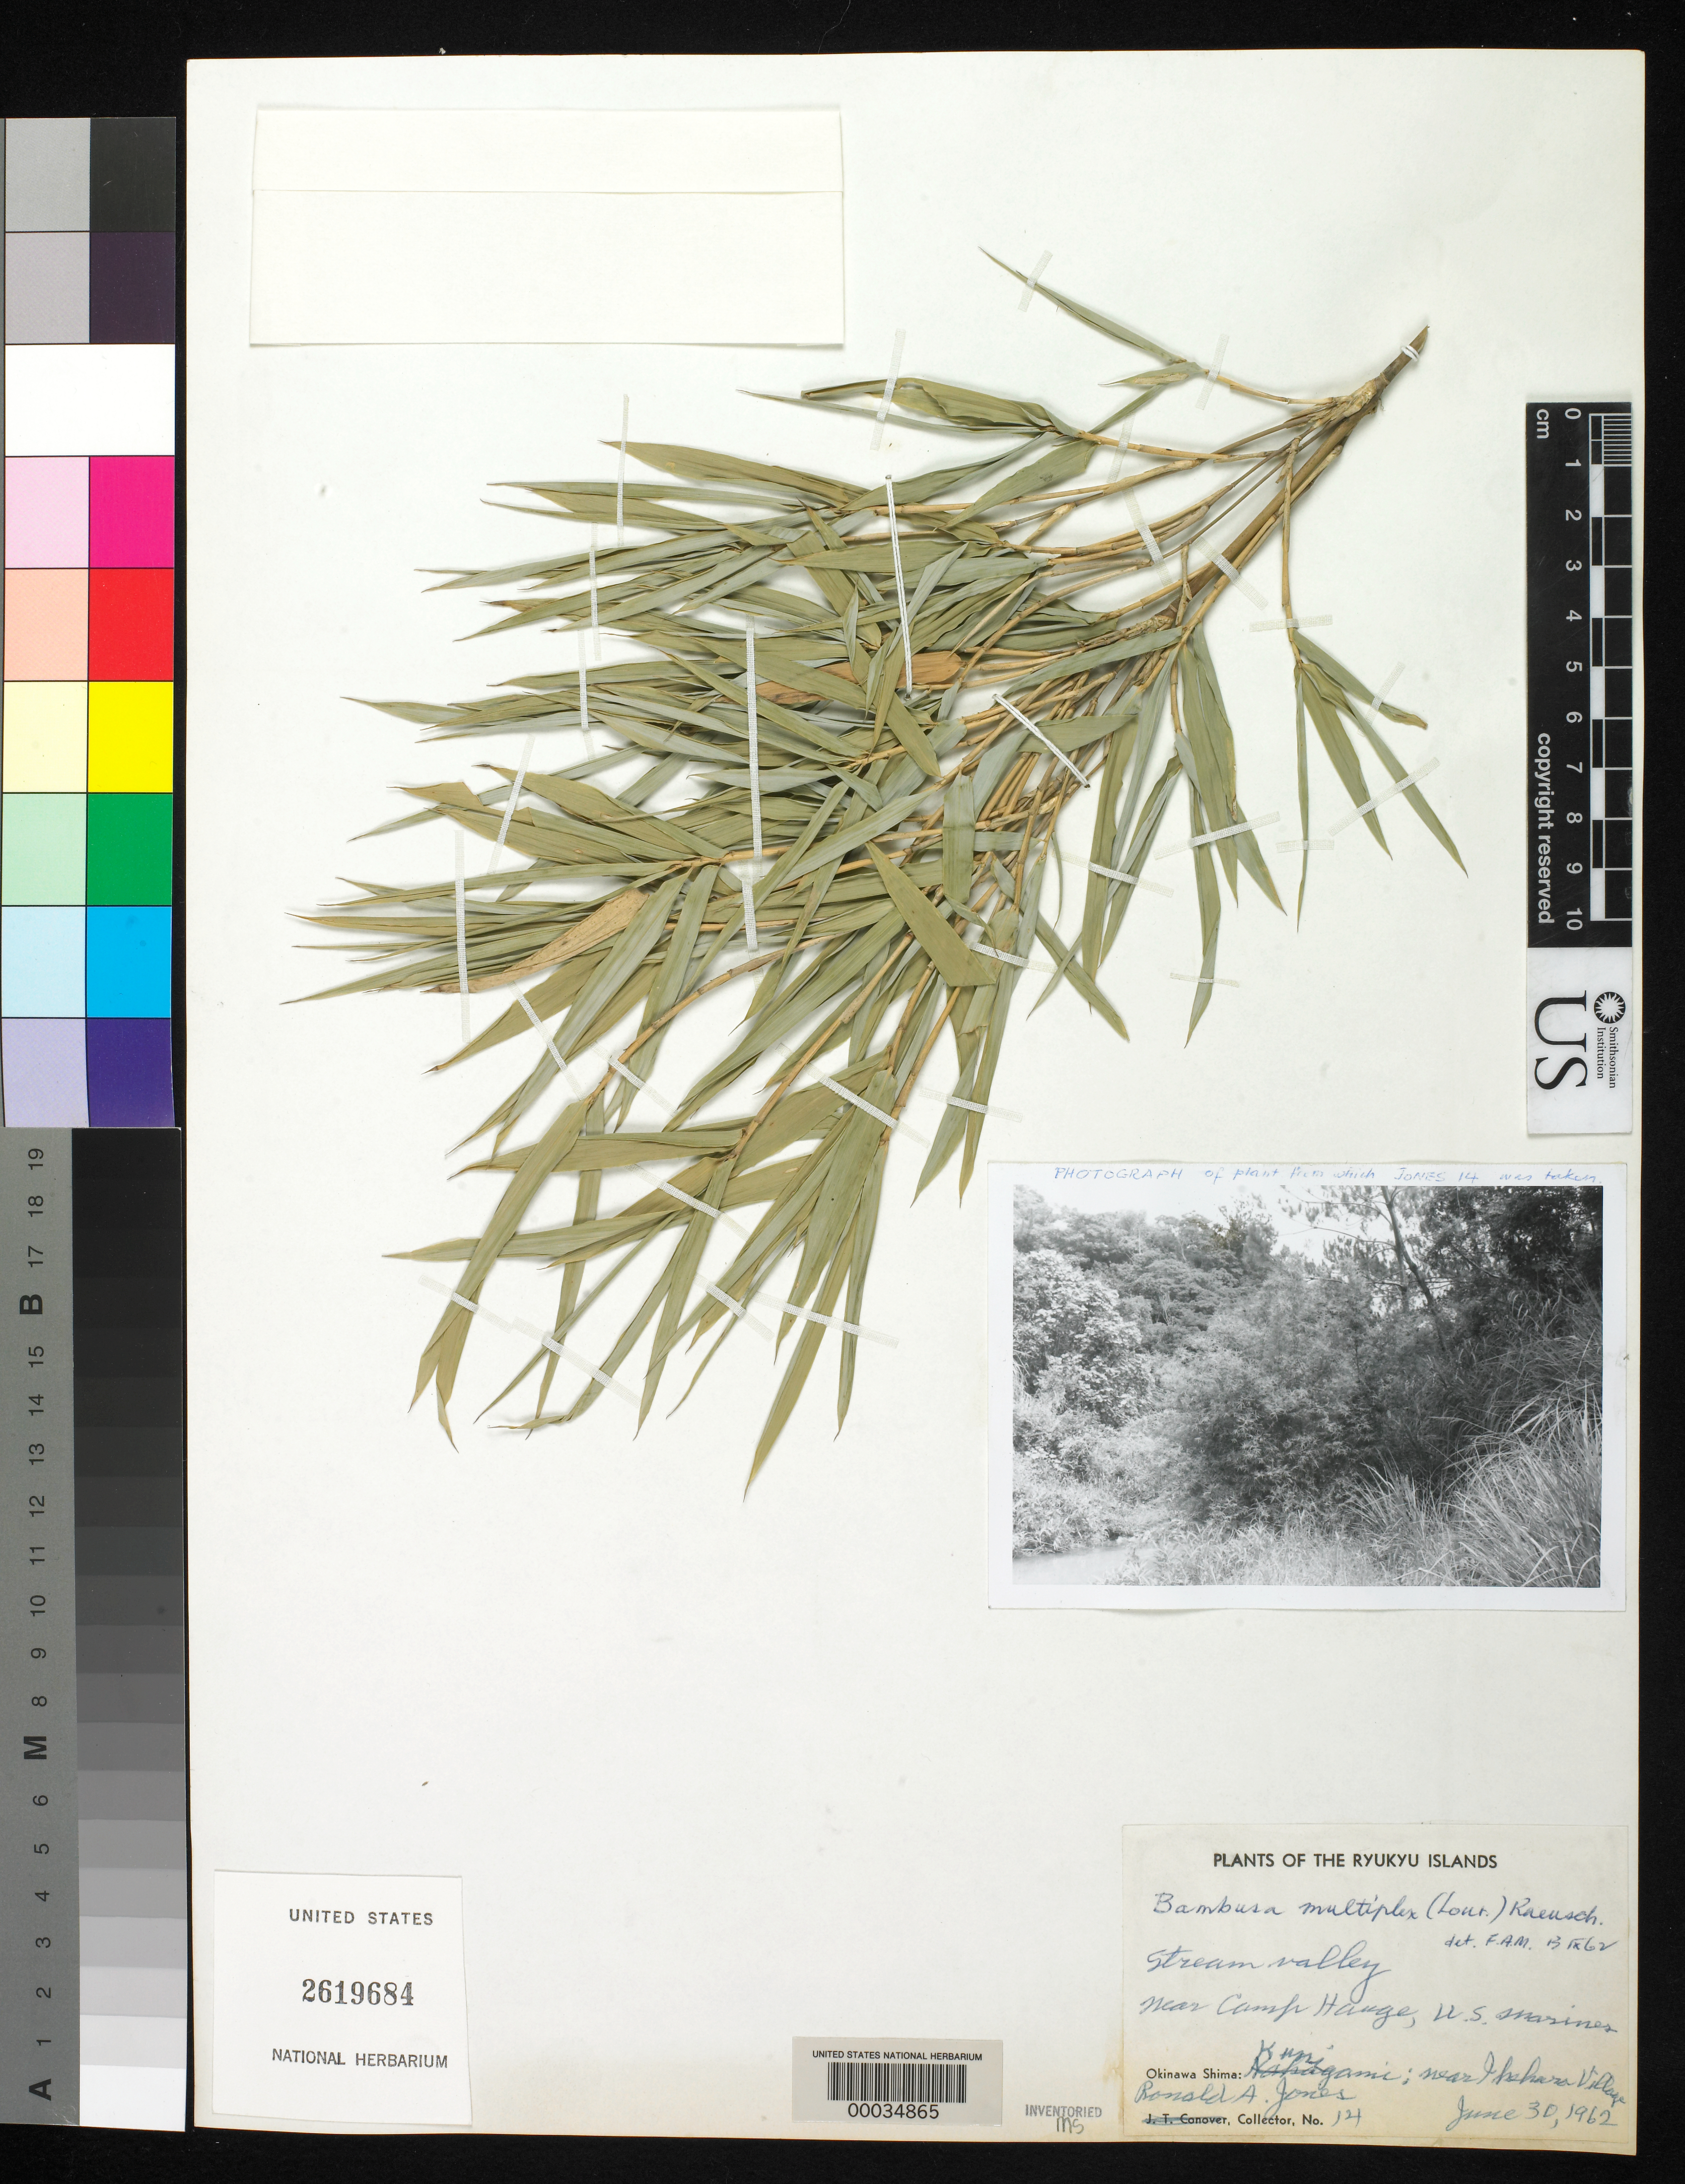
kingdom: Plantae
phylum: Tracheophyta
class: Liliopsida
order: Poales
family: Poaceae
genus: Bambusa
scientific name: Bambusa glaucescens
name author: (Willd.) Merr.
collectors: R. A. Jones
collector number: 14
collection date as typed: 30 Jun 1962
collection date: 1962-06-30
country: Japan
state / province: Okinawa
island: Ryukyu Is.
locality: Shima, kuni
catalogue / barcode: US 2619684